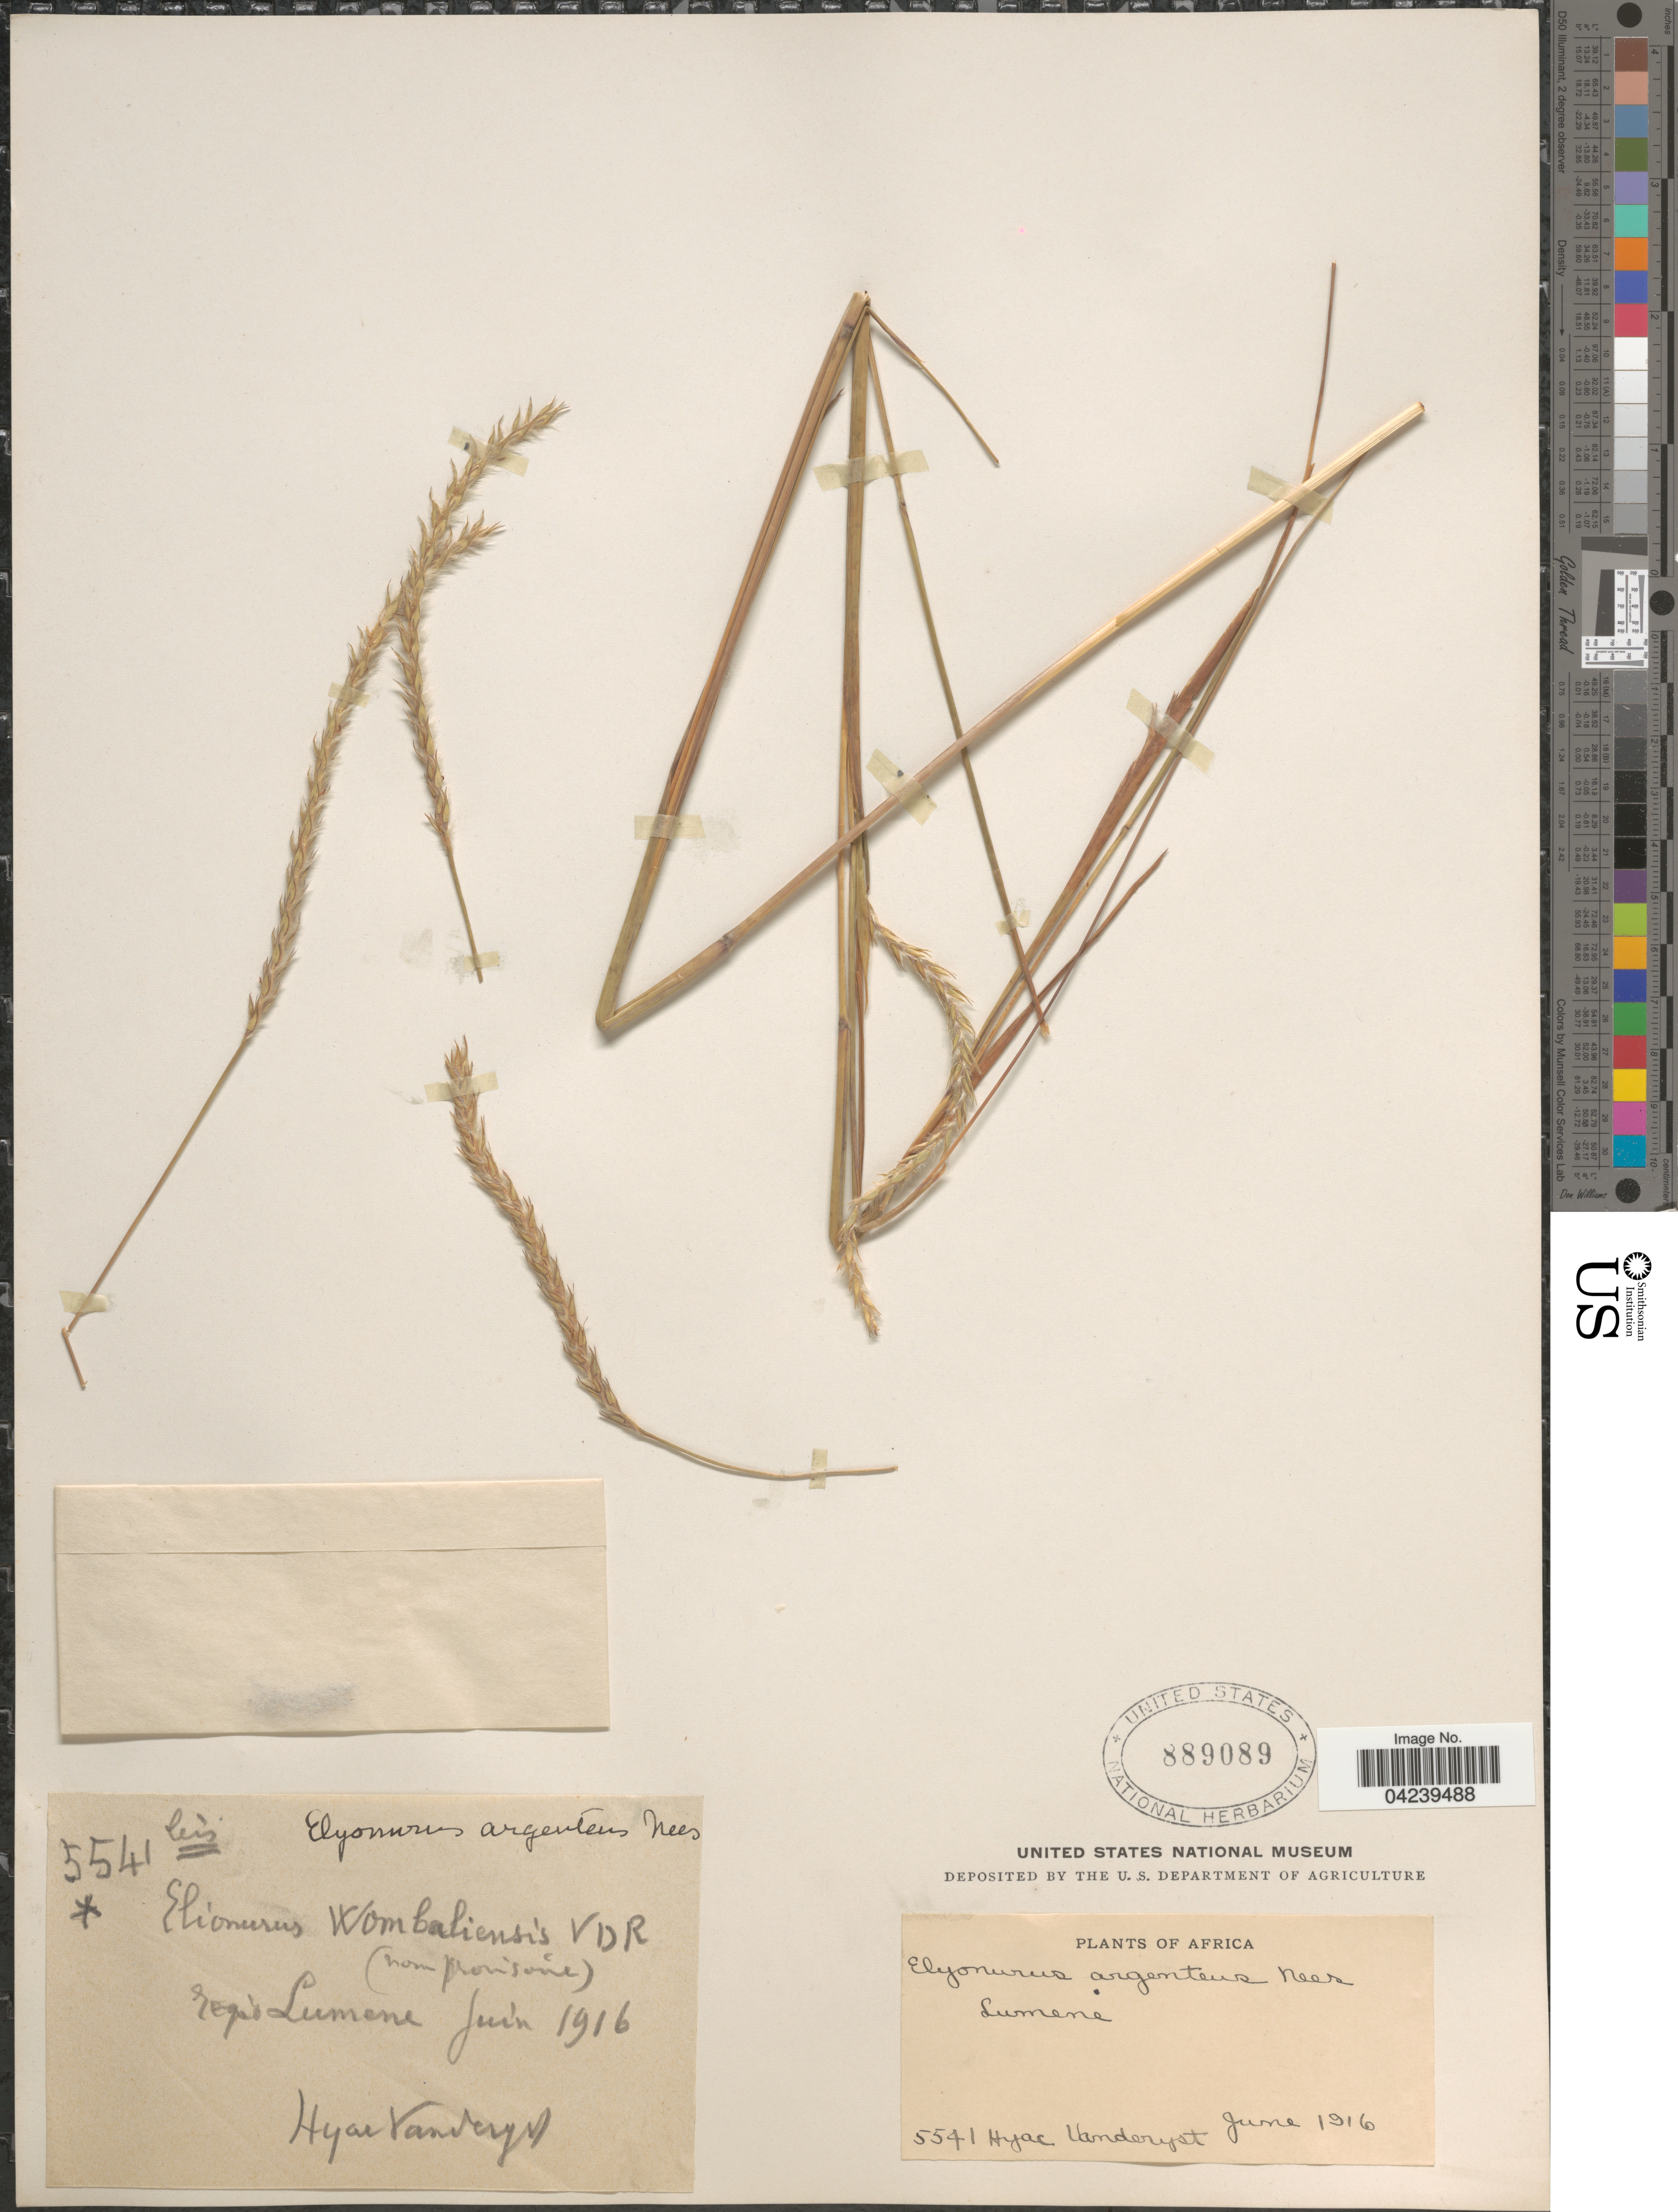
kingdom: Plantae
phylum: Tracheophyta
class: Liliopsida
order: Poales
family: Poaceae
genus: Elionurus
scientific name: Elionurus muticus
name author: (Spreng.) Kuntze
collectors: H. J. R. Vanderyst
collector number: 5541bis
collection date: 1916-06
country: Congo, Democratic Republic of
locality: Africa. Regio Lumene.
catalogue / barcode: US 889089